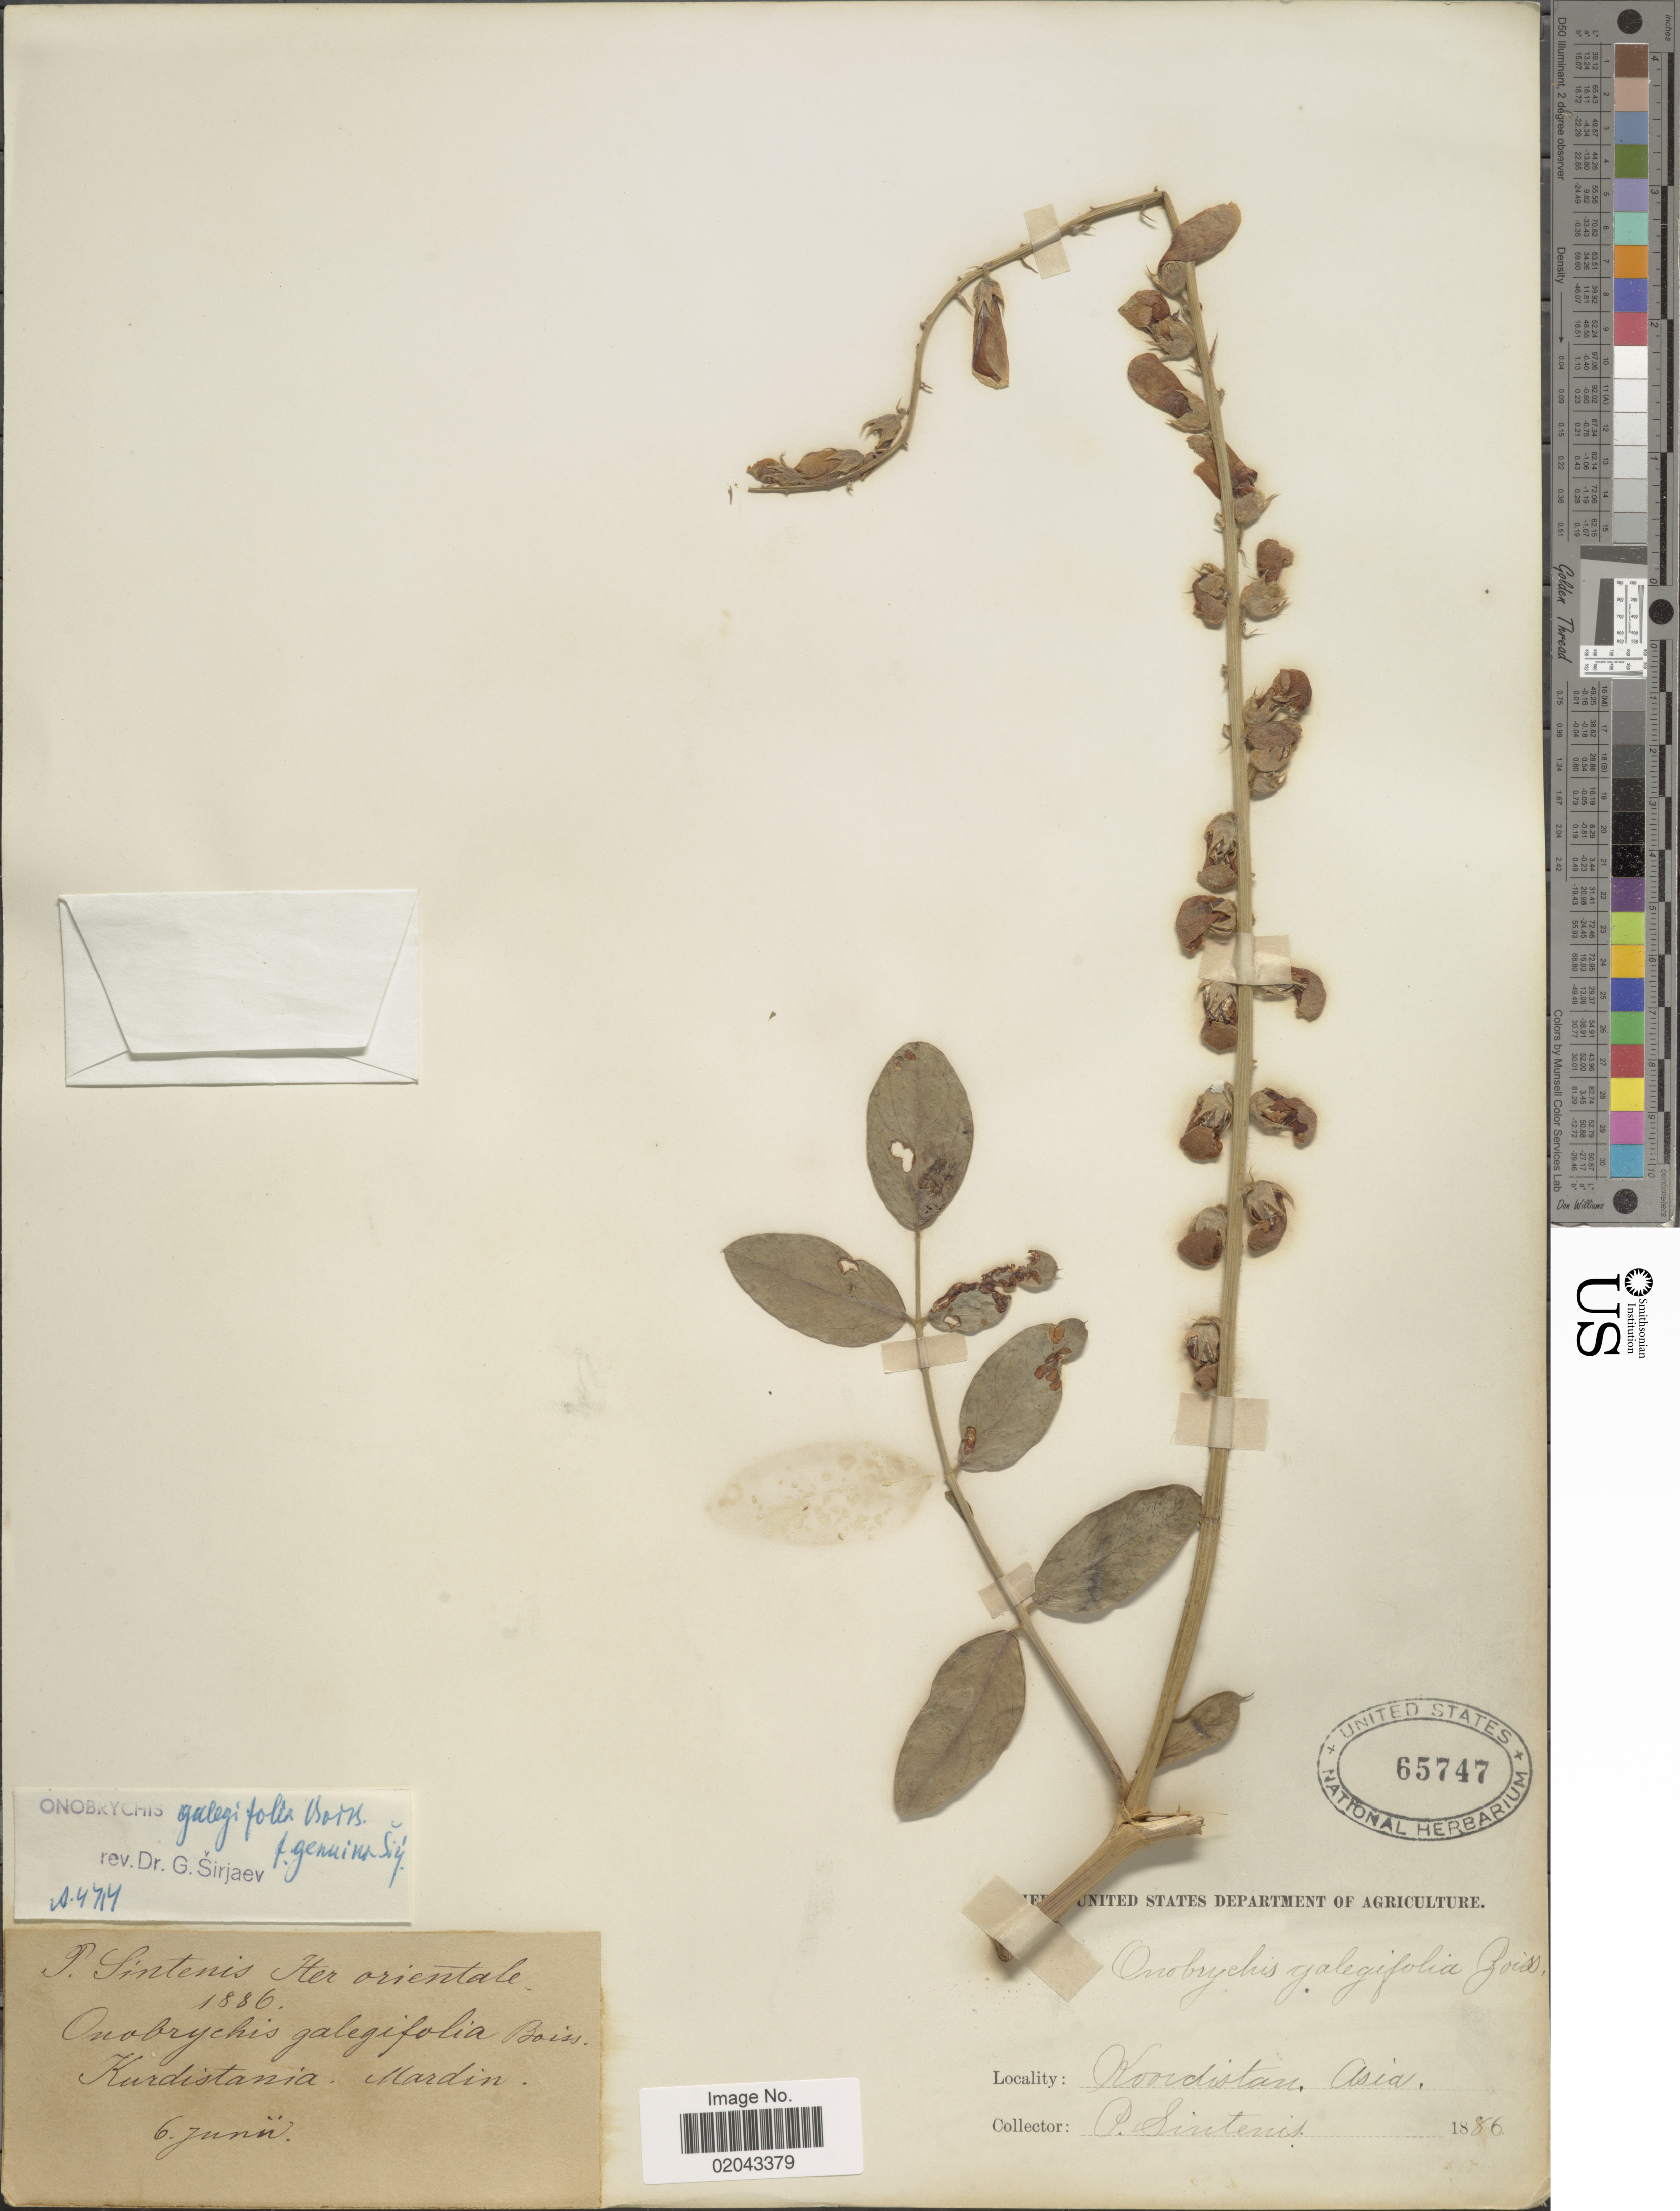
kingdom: Plantae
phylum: Tracheophyta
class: Magnoliopsida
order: Fabales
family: Fabaceae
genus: Onobrychis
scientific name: Onobrychis galegifolia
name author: Boiss.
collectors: P. Sintenis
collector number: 936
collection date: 1888-06-06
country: Turkey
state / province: Mardin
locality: Iter orientale, Kurdistania, Mardin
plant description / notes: This collection is part of Paul Sintenis' “Iter Orientale 1888” trip, and the collector number is 936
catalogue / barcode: US 65747